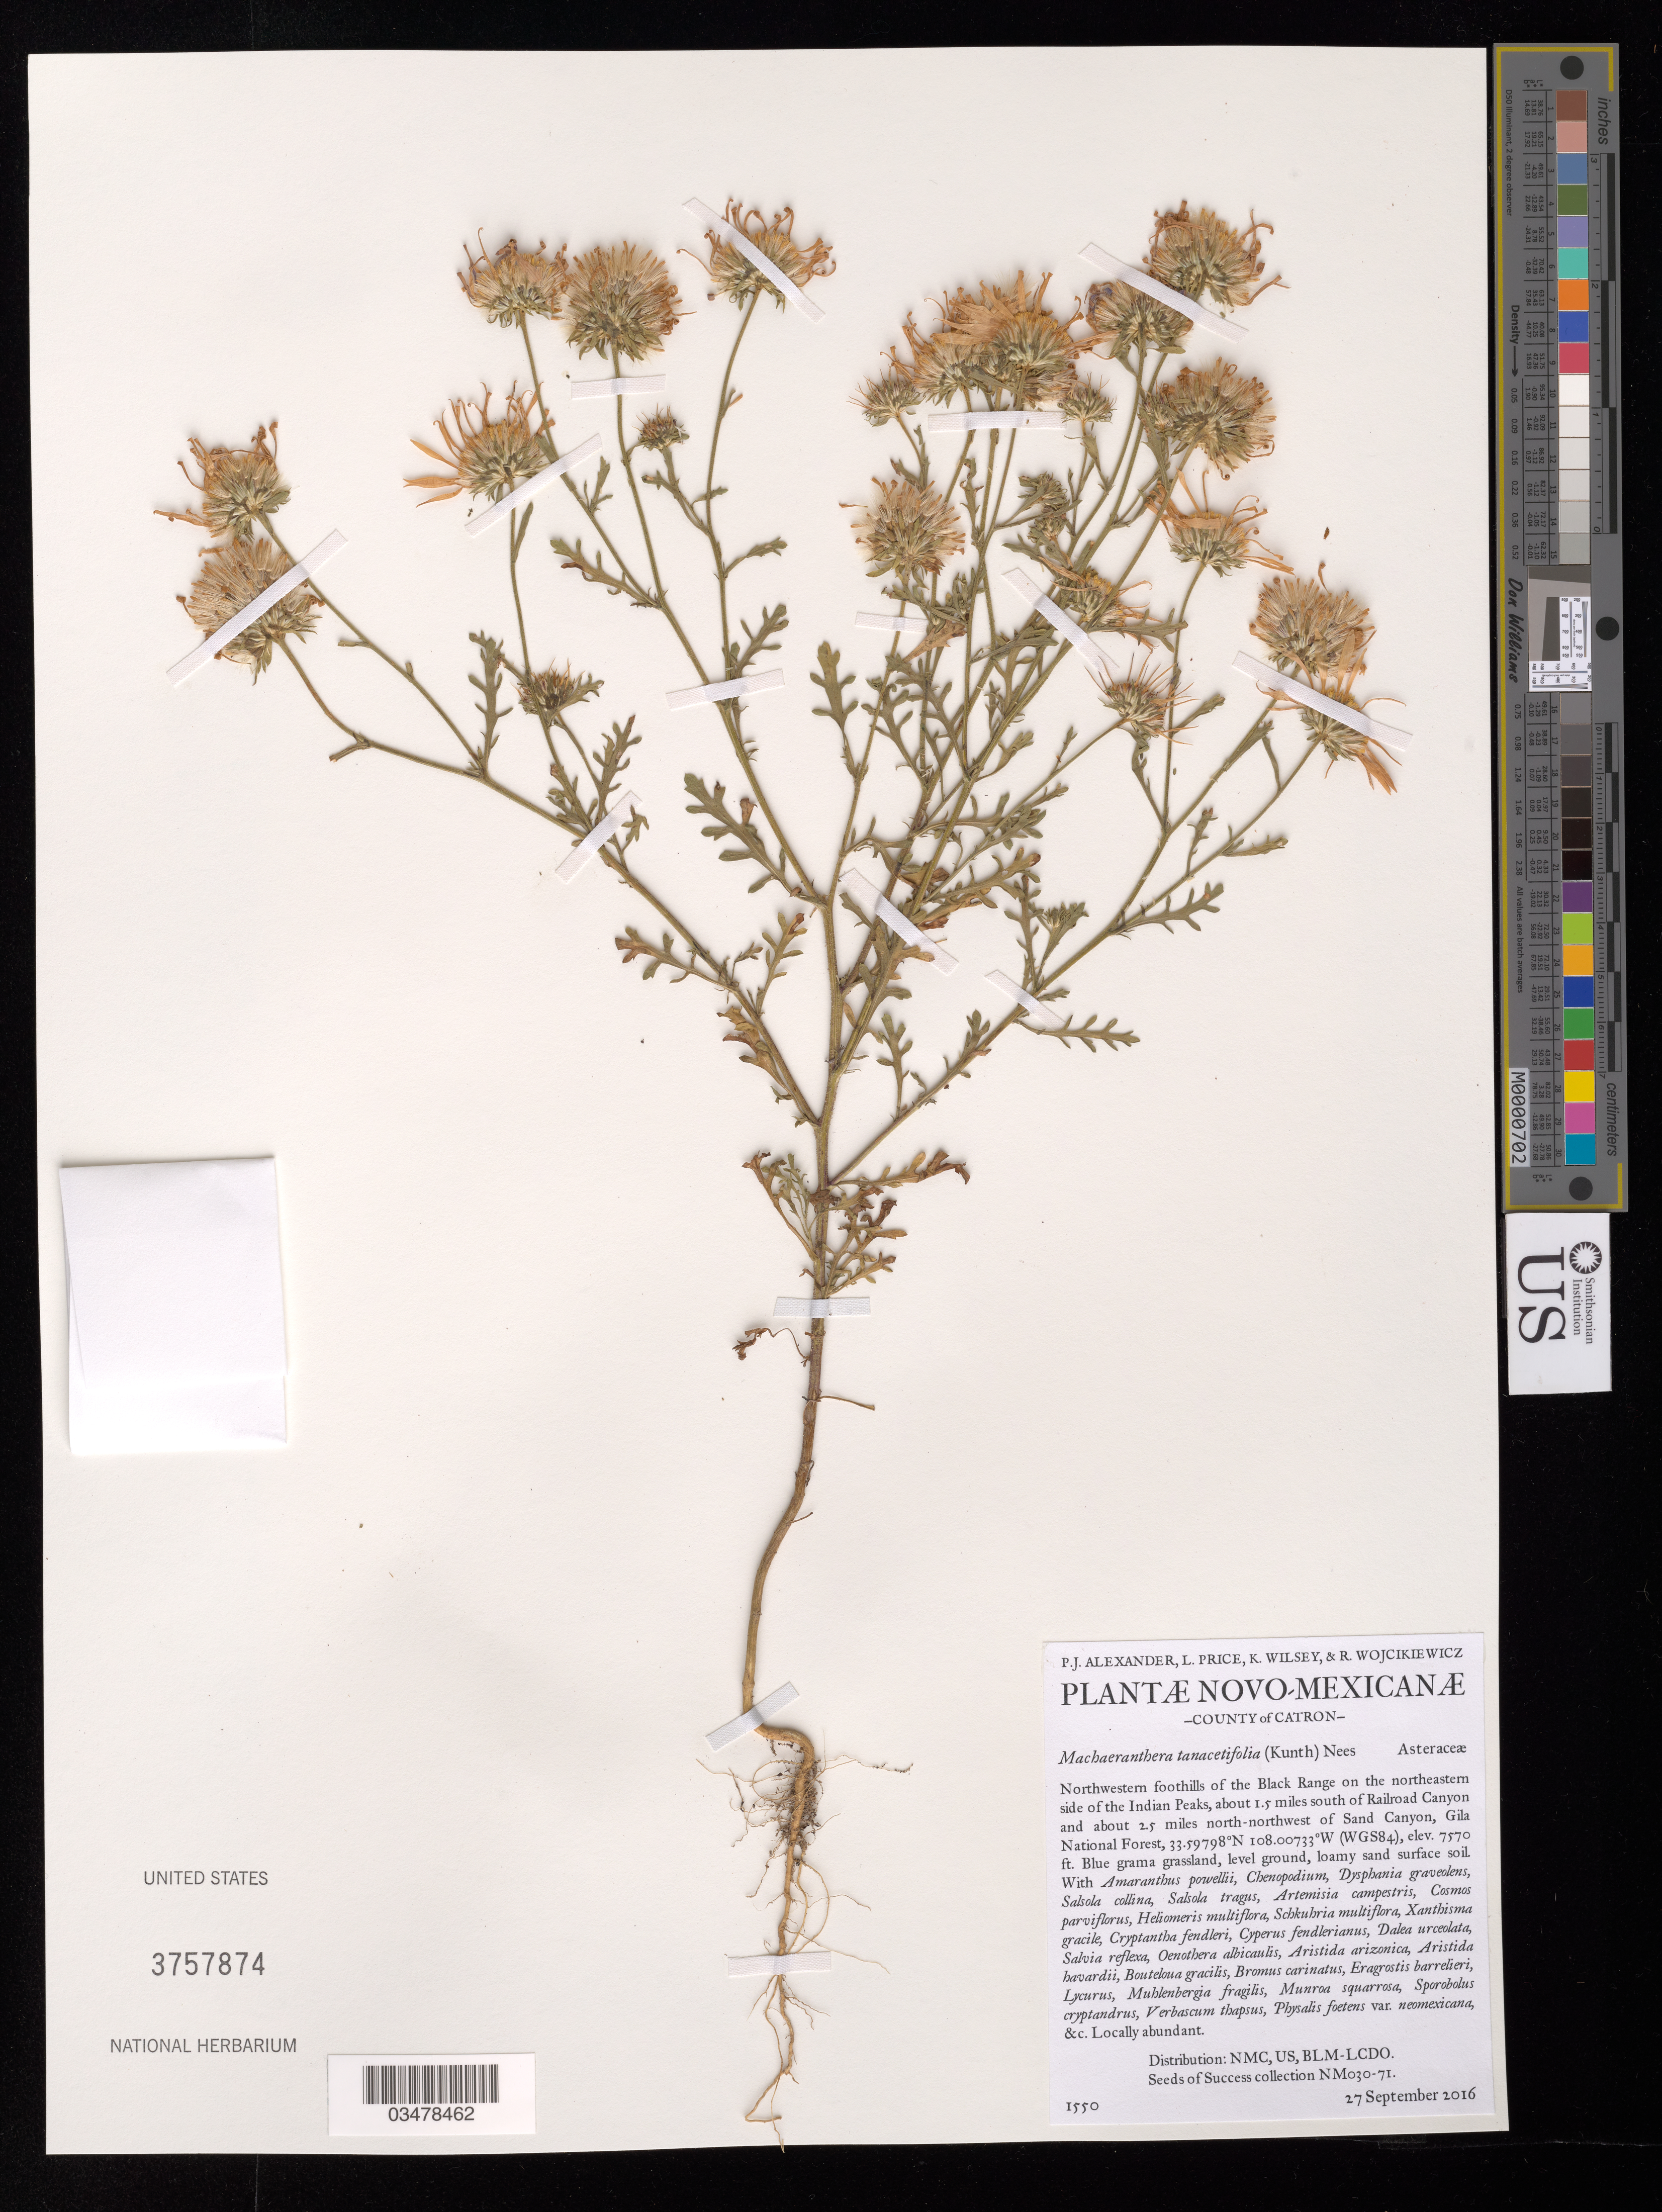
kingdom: Plantae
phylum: Tracheophyta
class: Magnoliopsida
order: Asterales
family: Asteraceae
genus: Machaeranthera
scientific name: Machaeranthera tanacetifolia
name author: (Kunth) Nees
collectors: P. Alexander, L. Price, K. Wilsey & R. Wojcikiewicz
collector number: NM030-071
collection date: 2016-09-27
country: United States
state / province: New Mexico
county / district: Catron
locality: Gila National Forest: Black Range Ranger District, V + T allotment, 00229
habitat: Blue grama grassland. Ecological site data not available on national forest lands. With Salsola tragus, Cosmos parviflorus, Salvia reflexa, etc.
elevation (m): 2307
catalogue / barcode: US 3757874